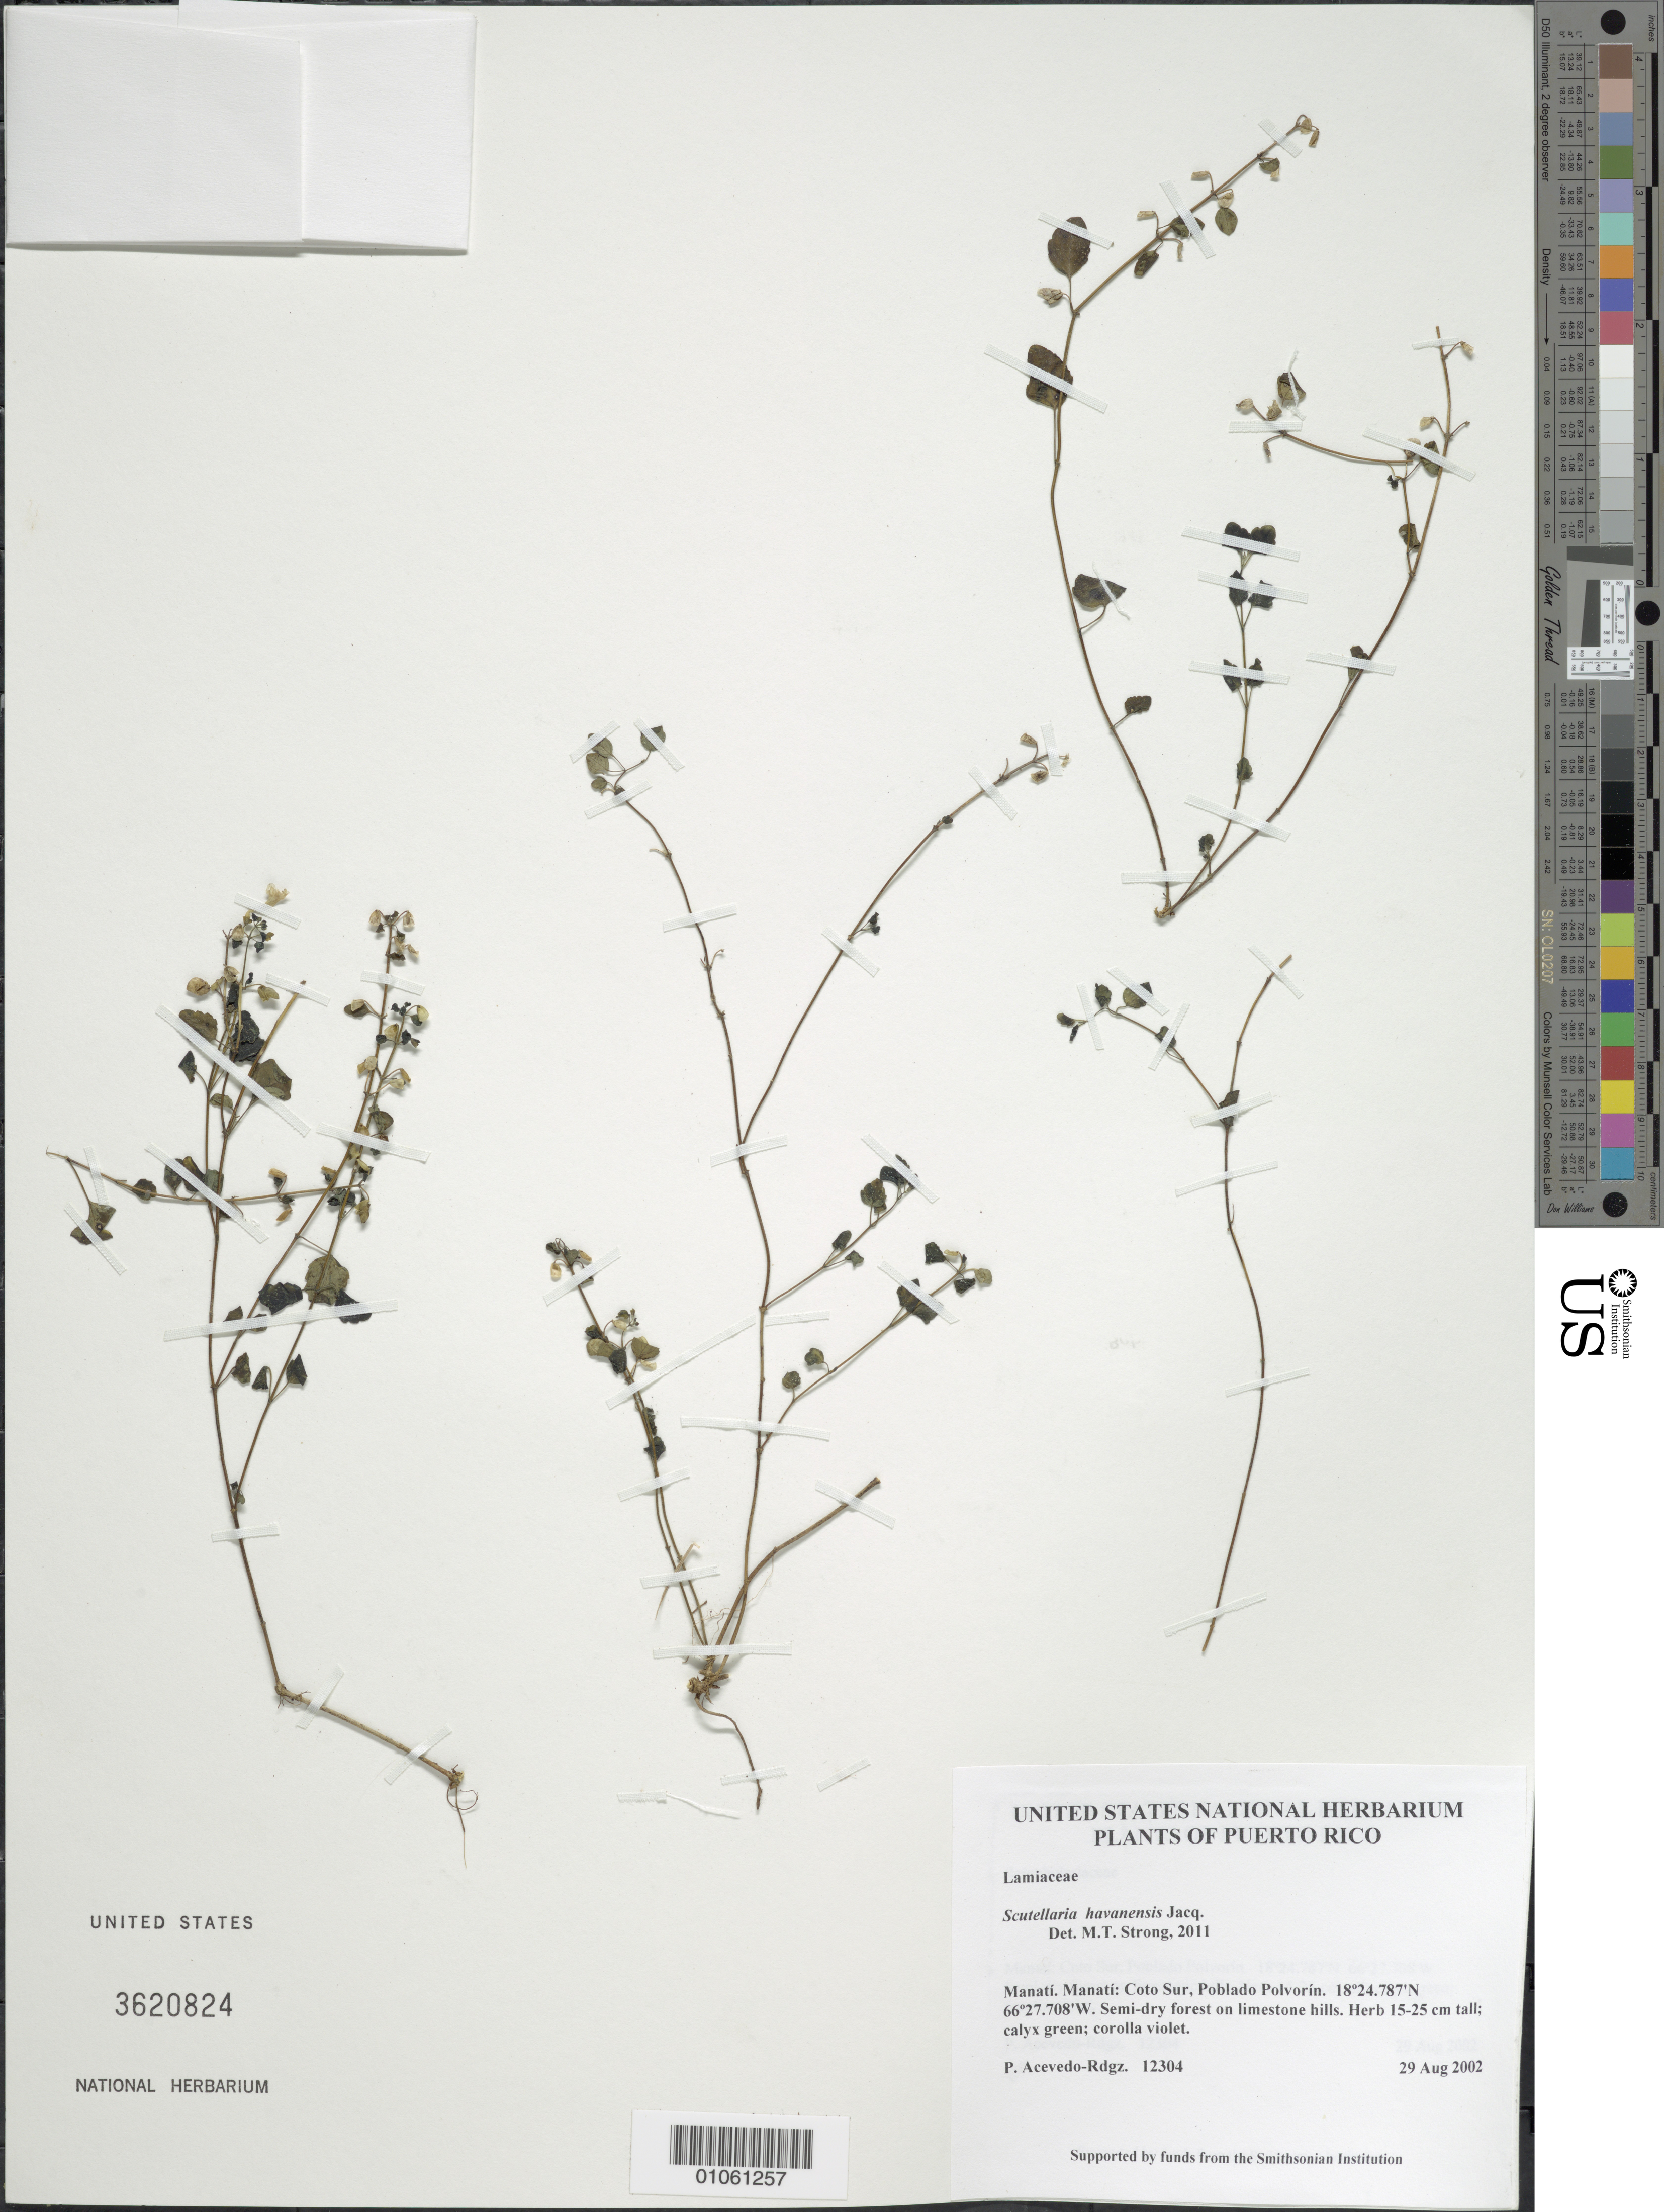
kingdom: Plantae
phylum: Tracheophyta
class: Magnoliopsida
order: Lamiales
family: Lamiaceae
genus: Scutellaria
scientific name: Scutellaria havanensis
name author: Jacq.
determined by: Strong, M. T., (US), Smithsonian Institution - National Museum of Natural History (UNITED STATES)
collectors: P. Acevedo-Rodr.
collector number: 12304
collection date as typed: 29 Aug 2002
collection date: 2002-08-29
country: Puerto Rico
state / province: Manatí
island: Puerto Rico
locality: Manatí: Coto Sur, Poblado Polvorín.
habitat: Semi-dry forest on limestone hills.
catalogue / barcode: US 3620824